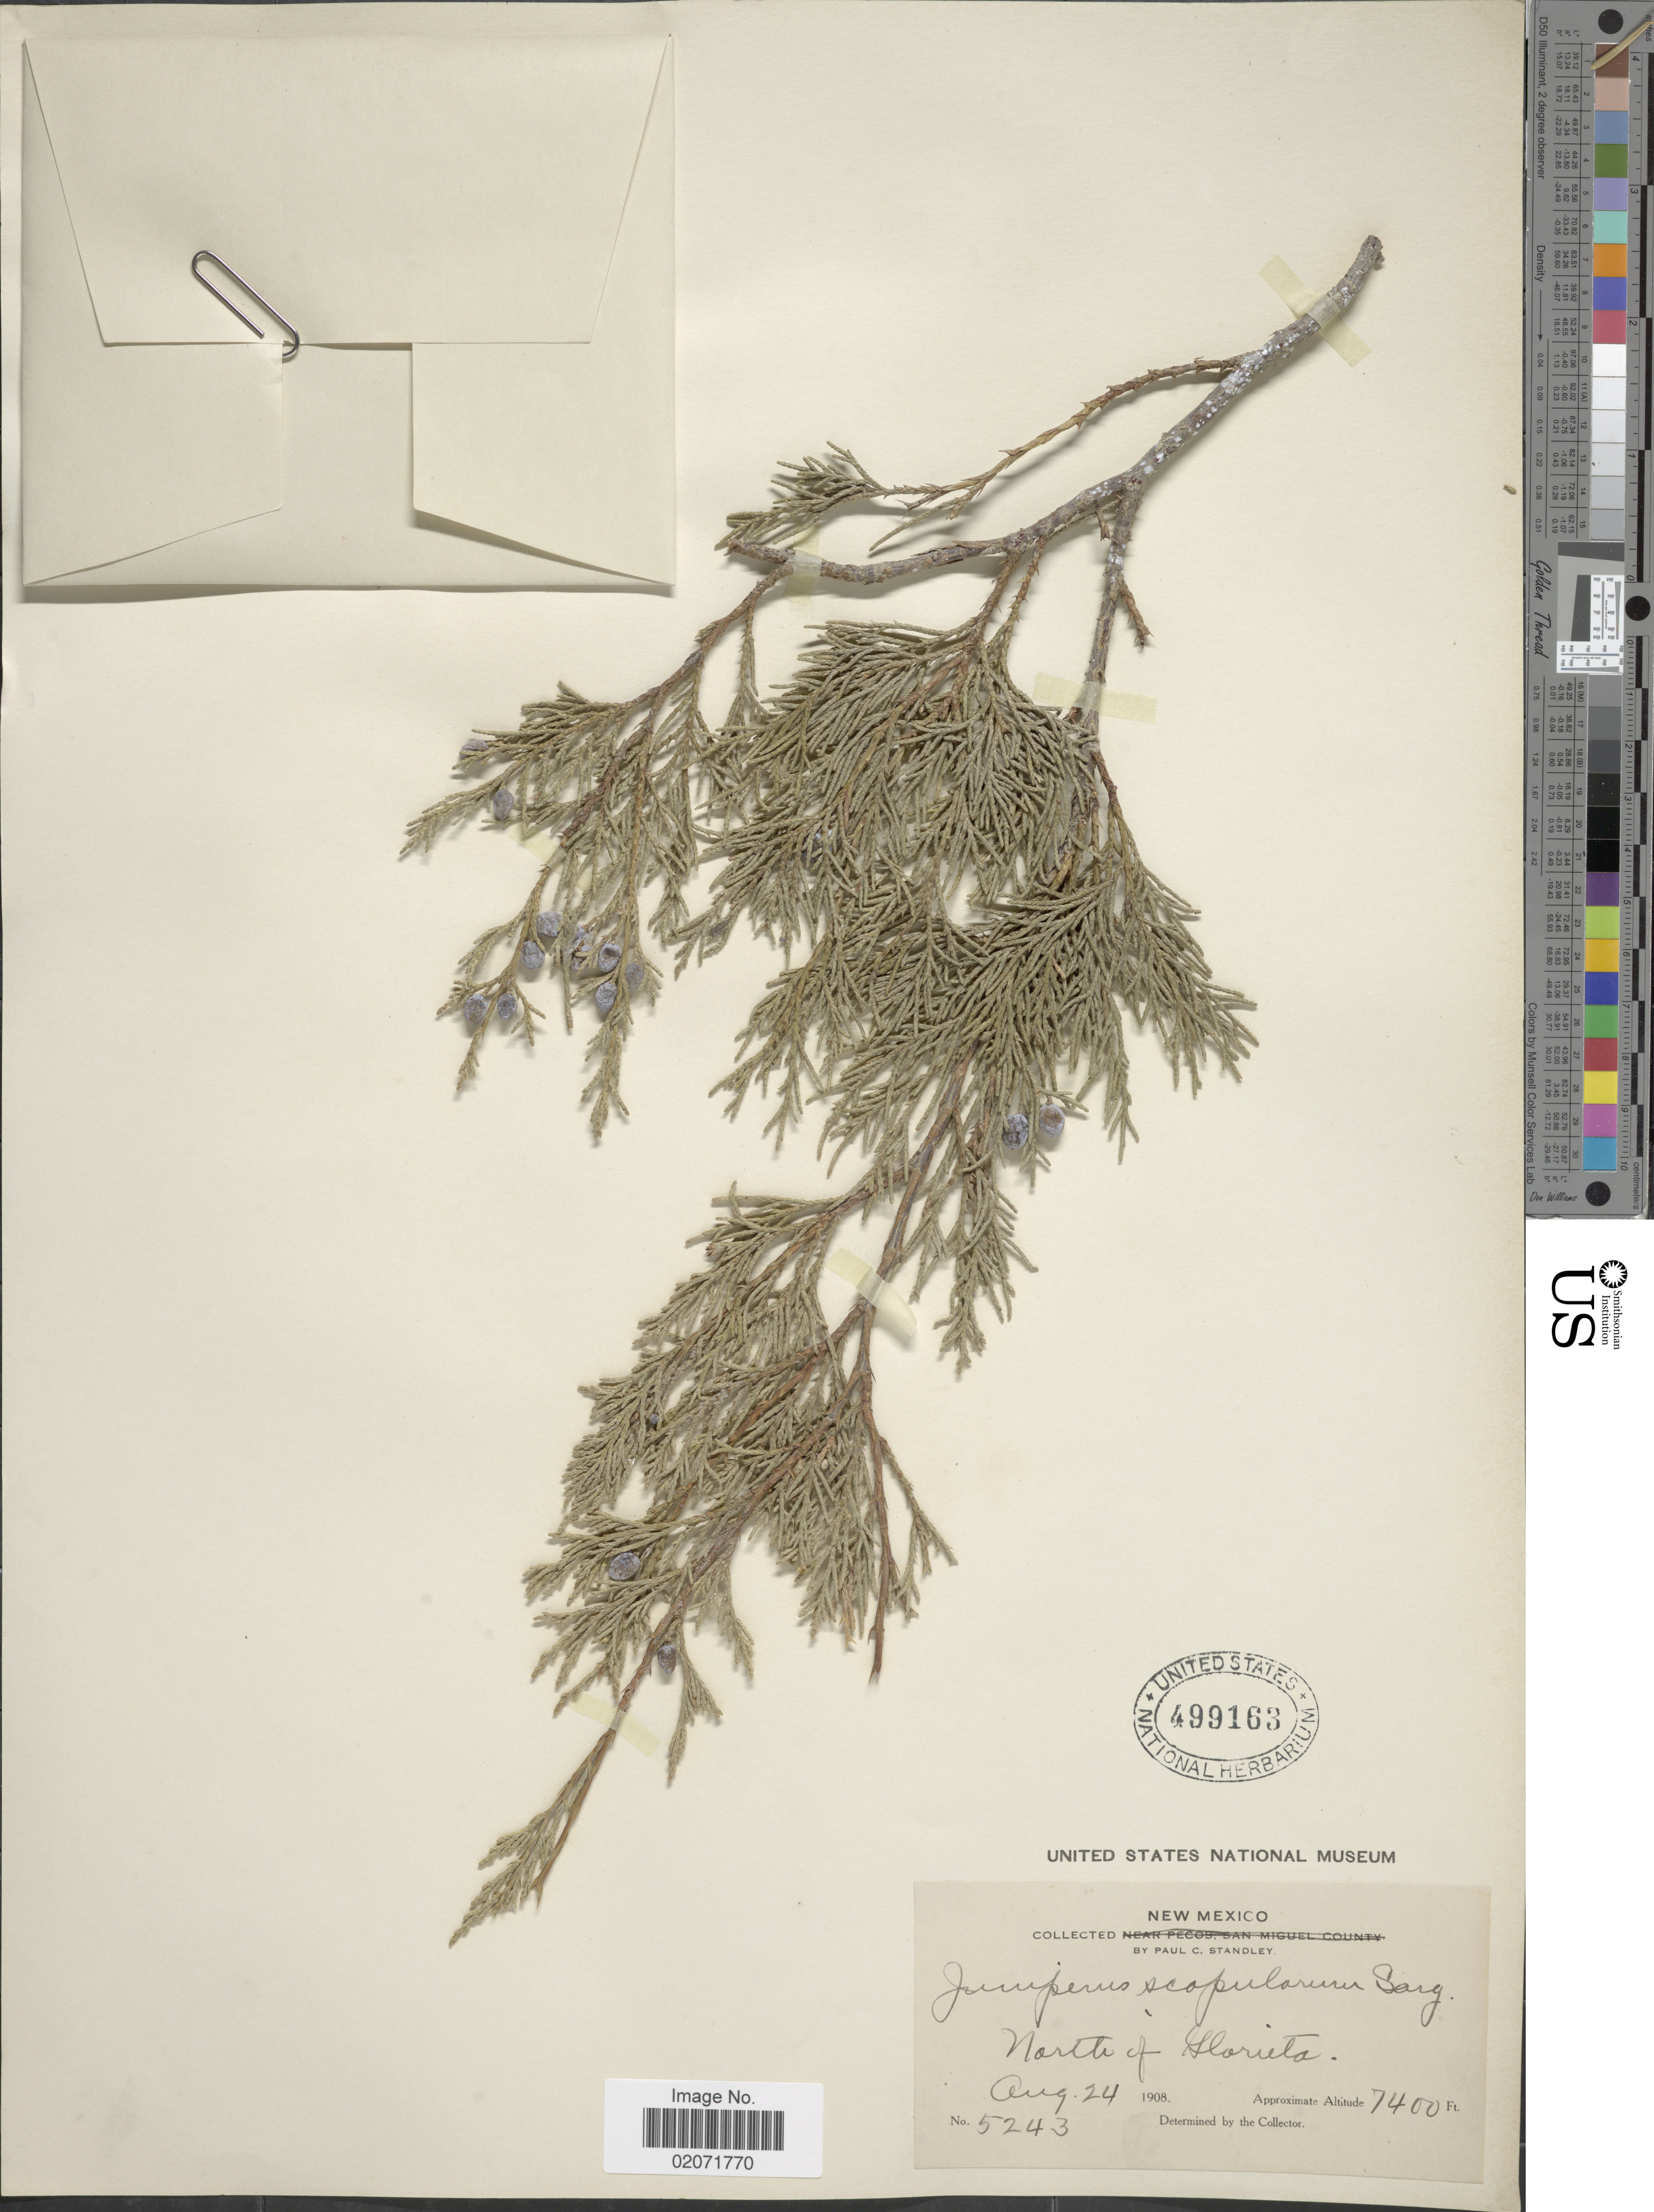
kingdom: Plantae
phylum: Tracheophyta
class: Pinopsida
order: Pinales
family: Cupressaceae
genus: Juniperus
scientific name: Juniperus scopulorum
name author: Sarg.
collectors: P. C. Standley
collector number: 5243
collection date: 1908-08-24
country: United States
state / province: New Mexico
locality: North of Glorieta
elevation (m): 2256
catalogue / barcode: US 499163